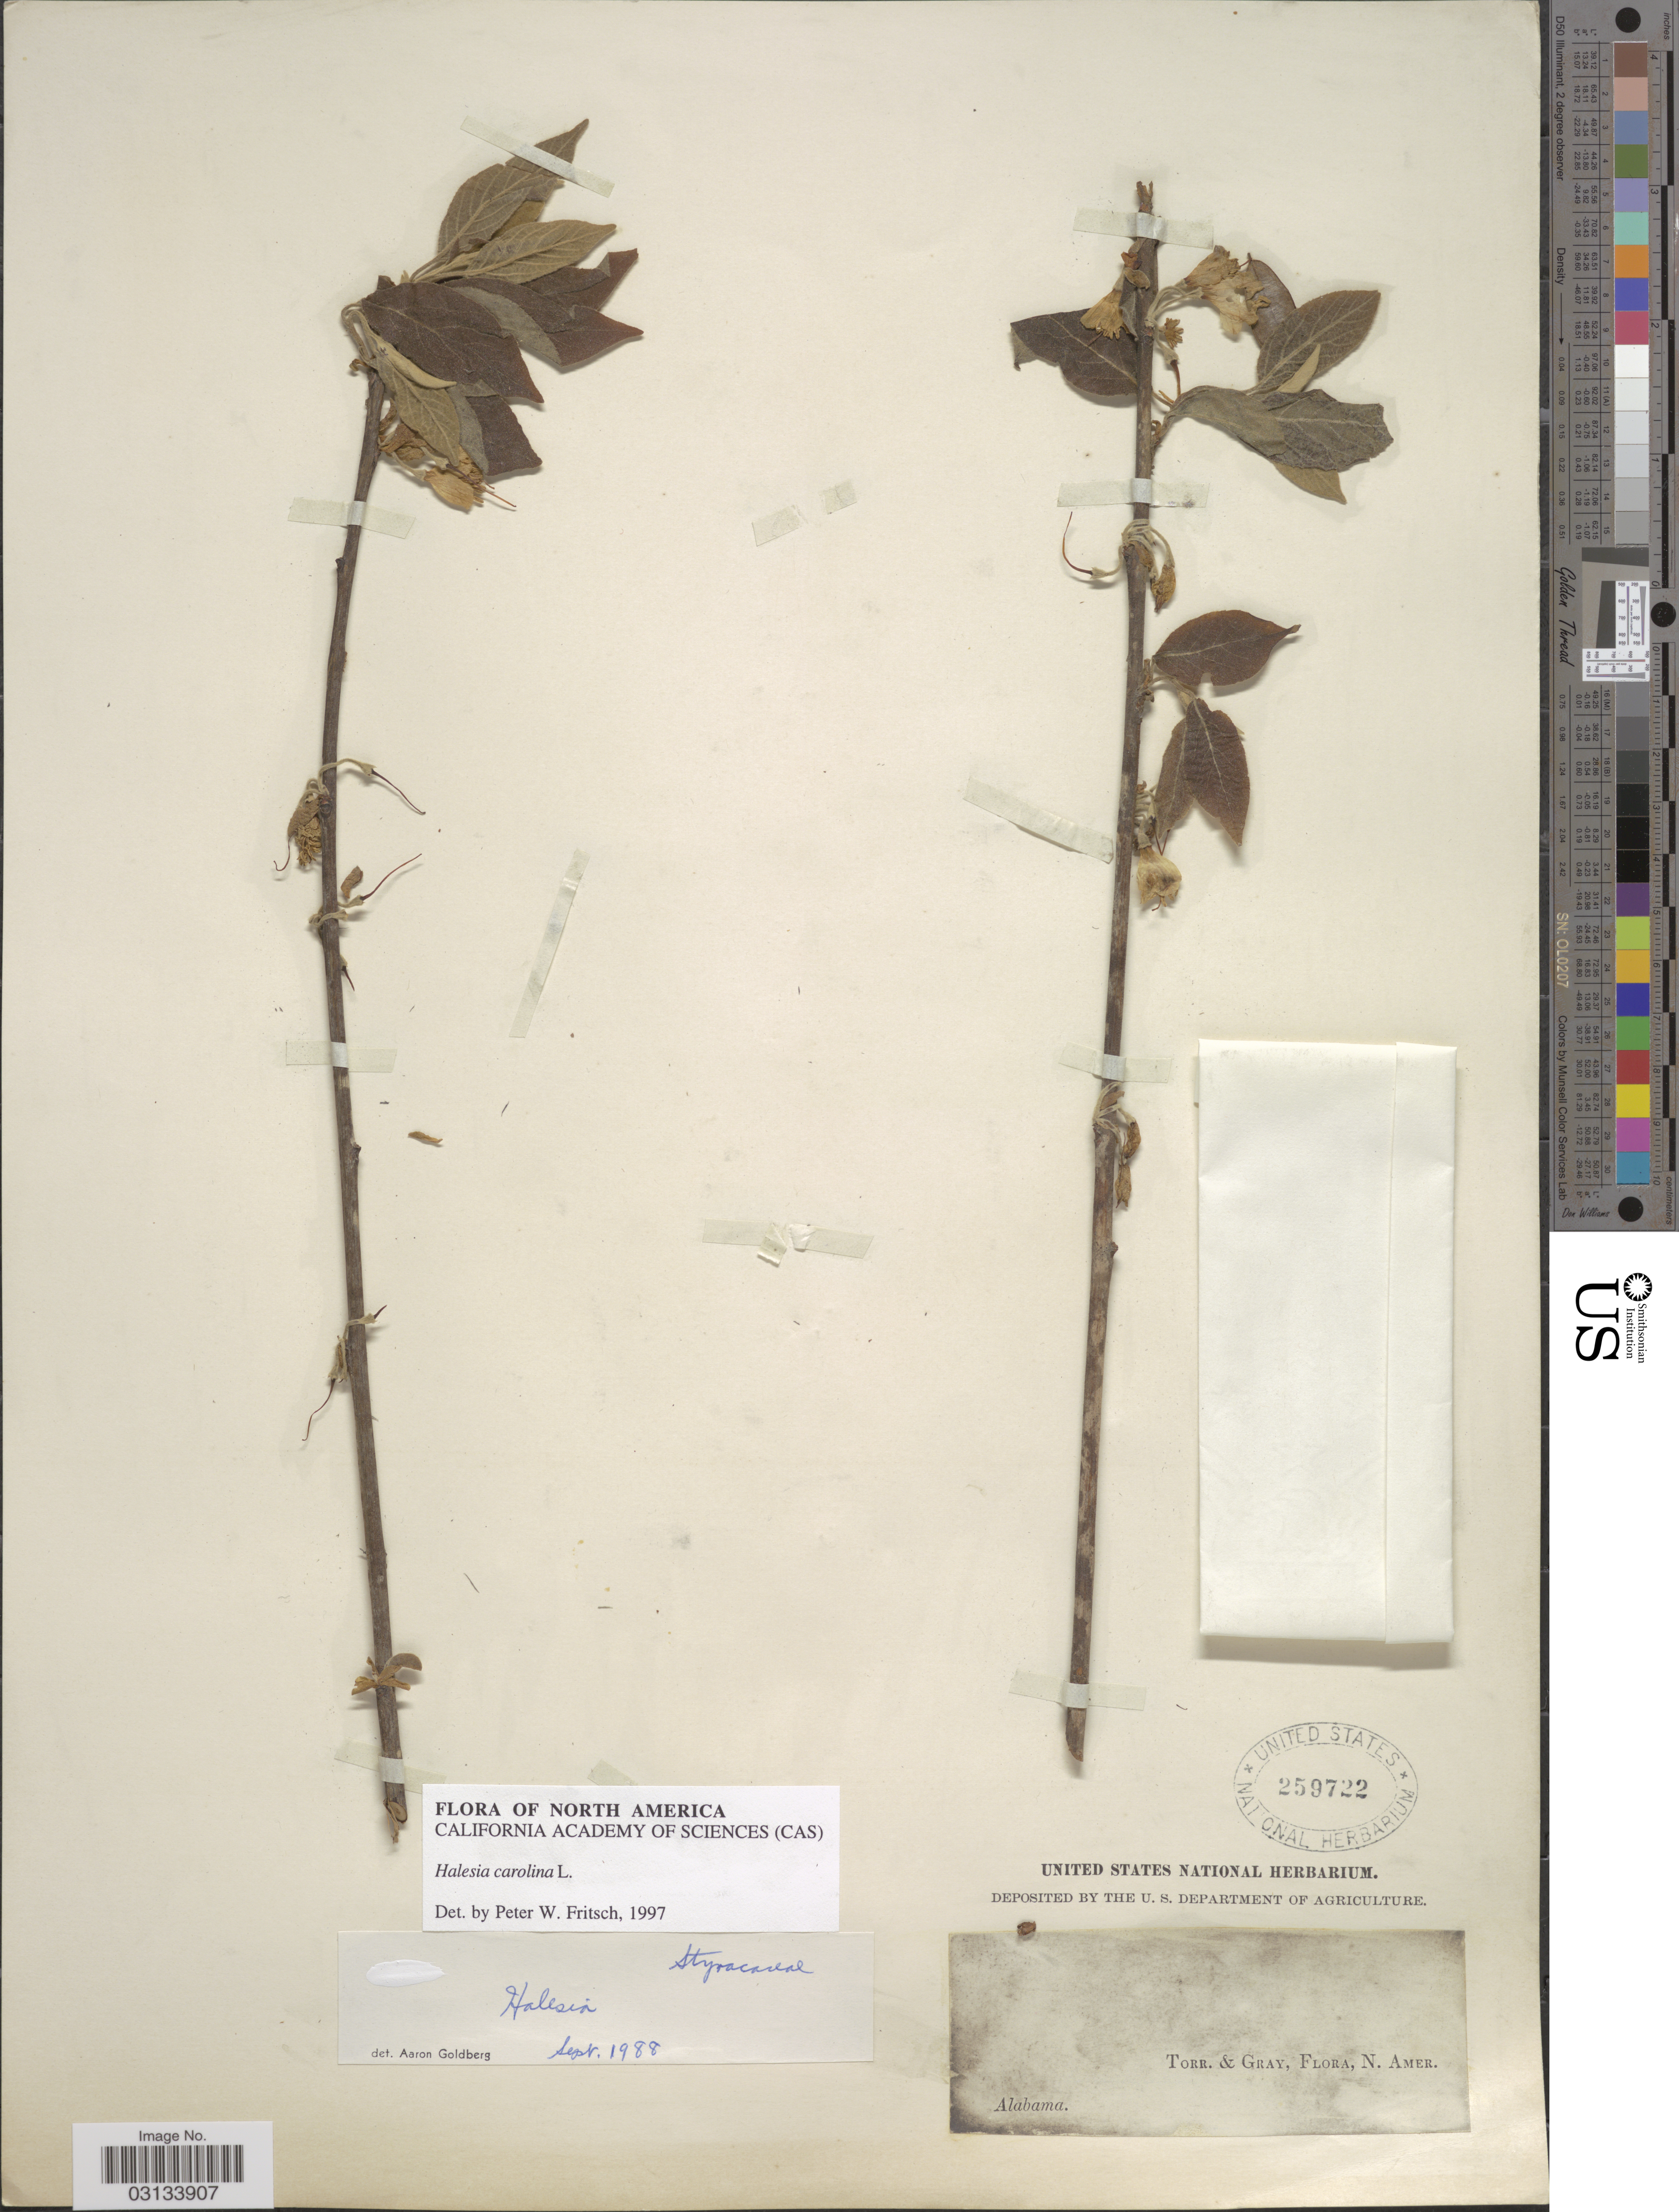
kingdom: Plantae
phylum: Tracheophyta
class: Magnoliopsida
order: Ericales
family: Styracaceae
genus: Halesia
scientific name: Halesia carolina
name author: L.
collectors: J. Torrey & -- Gray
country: United States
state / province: Alabama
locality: N. Amer.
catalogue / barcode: US 259722